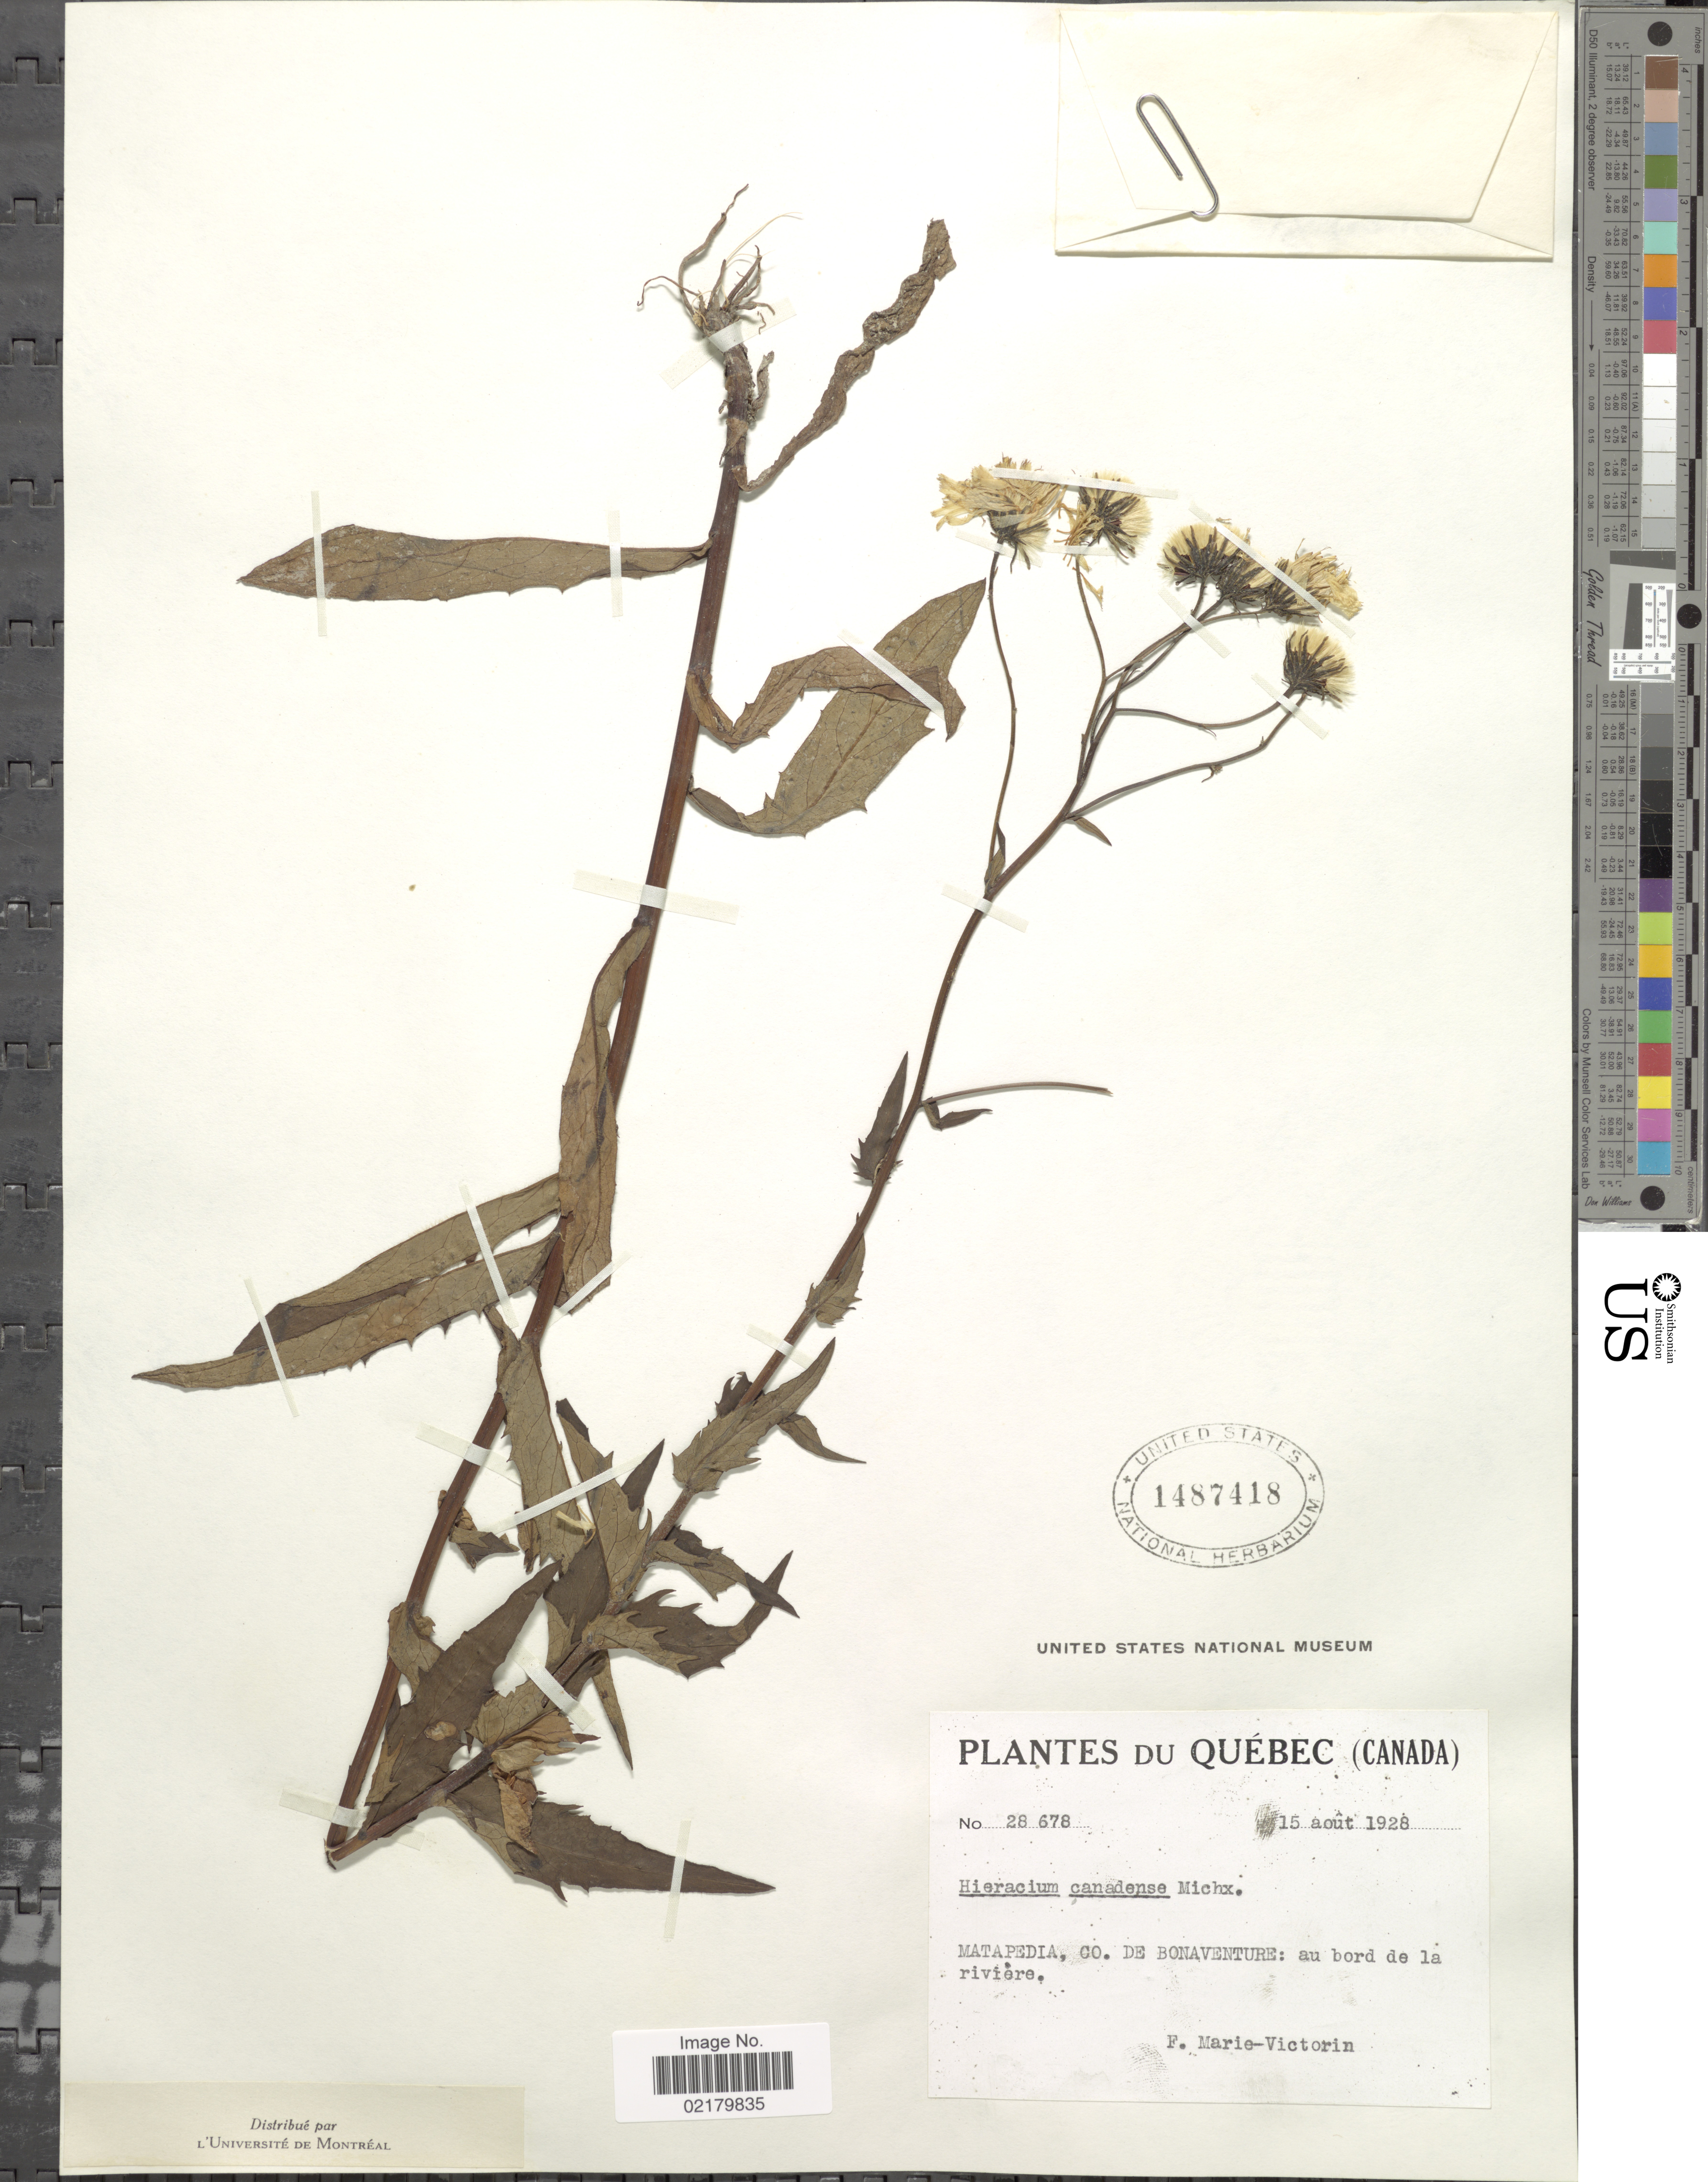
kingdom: Plantae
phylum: Tracheophyta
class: Magnoliopsida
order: Asterales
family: Asteraceae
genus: Hieracium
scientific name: Hieracium canadense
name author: Michx.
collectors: F. Marie-Victorin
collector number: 28678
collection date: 1928-08-15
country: Canada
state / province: Quebec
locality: Matapedia, Co. de Bonaventure: au bord de la riviere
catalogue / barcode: US 1487418